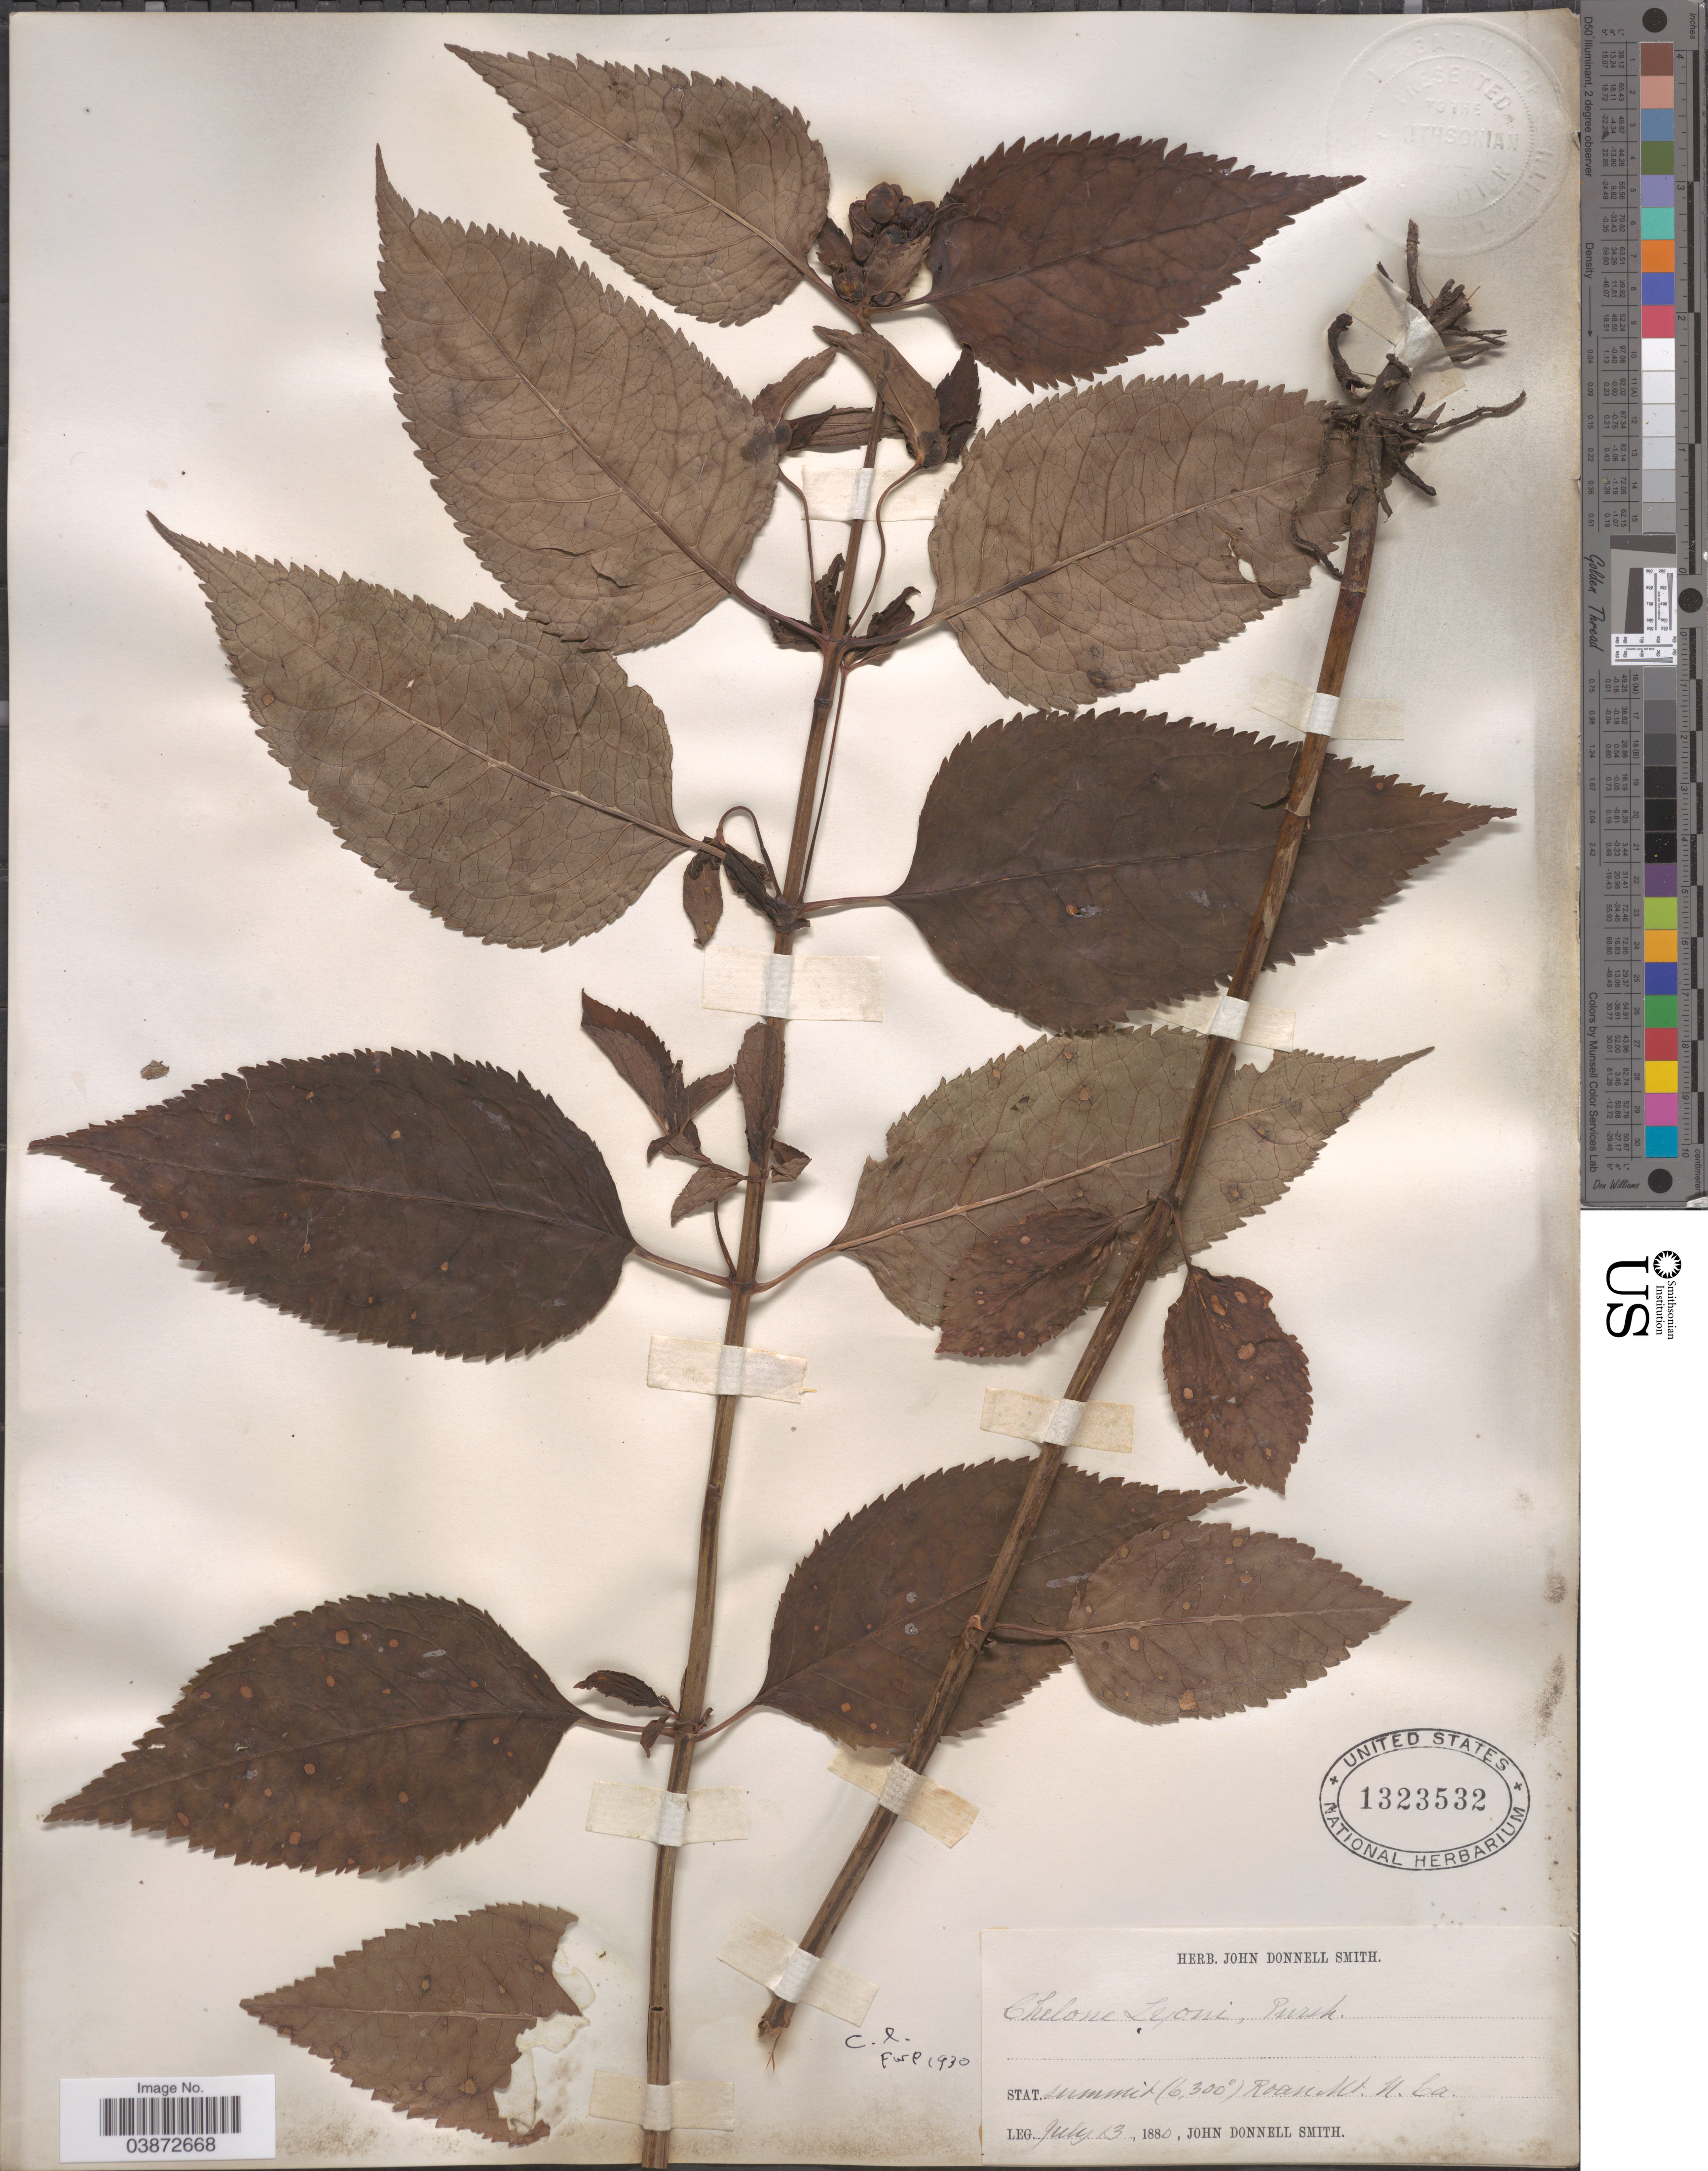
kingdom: Plantae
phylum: Tracheophyta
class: Magnoliopsida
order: Lamiales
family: Plantaginaceae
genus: Chelone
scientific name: Chelone lyonii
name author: Pursh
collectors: J. Donnell Smith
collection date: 1880-07-13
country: United States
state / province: North Carolina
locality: Stat. summit (6300°) Roan Mt.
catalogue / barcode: US 1323532